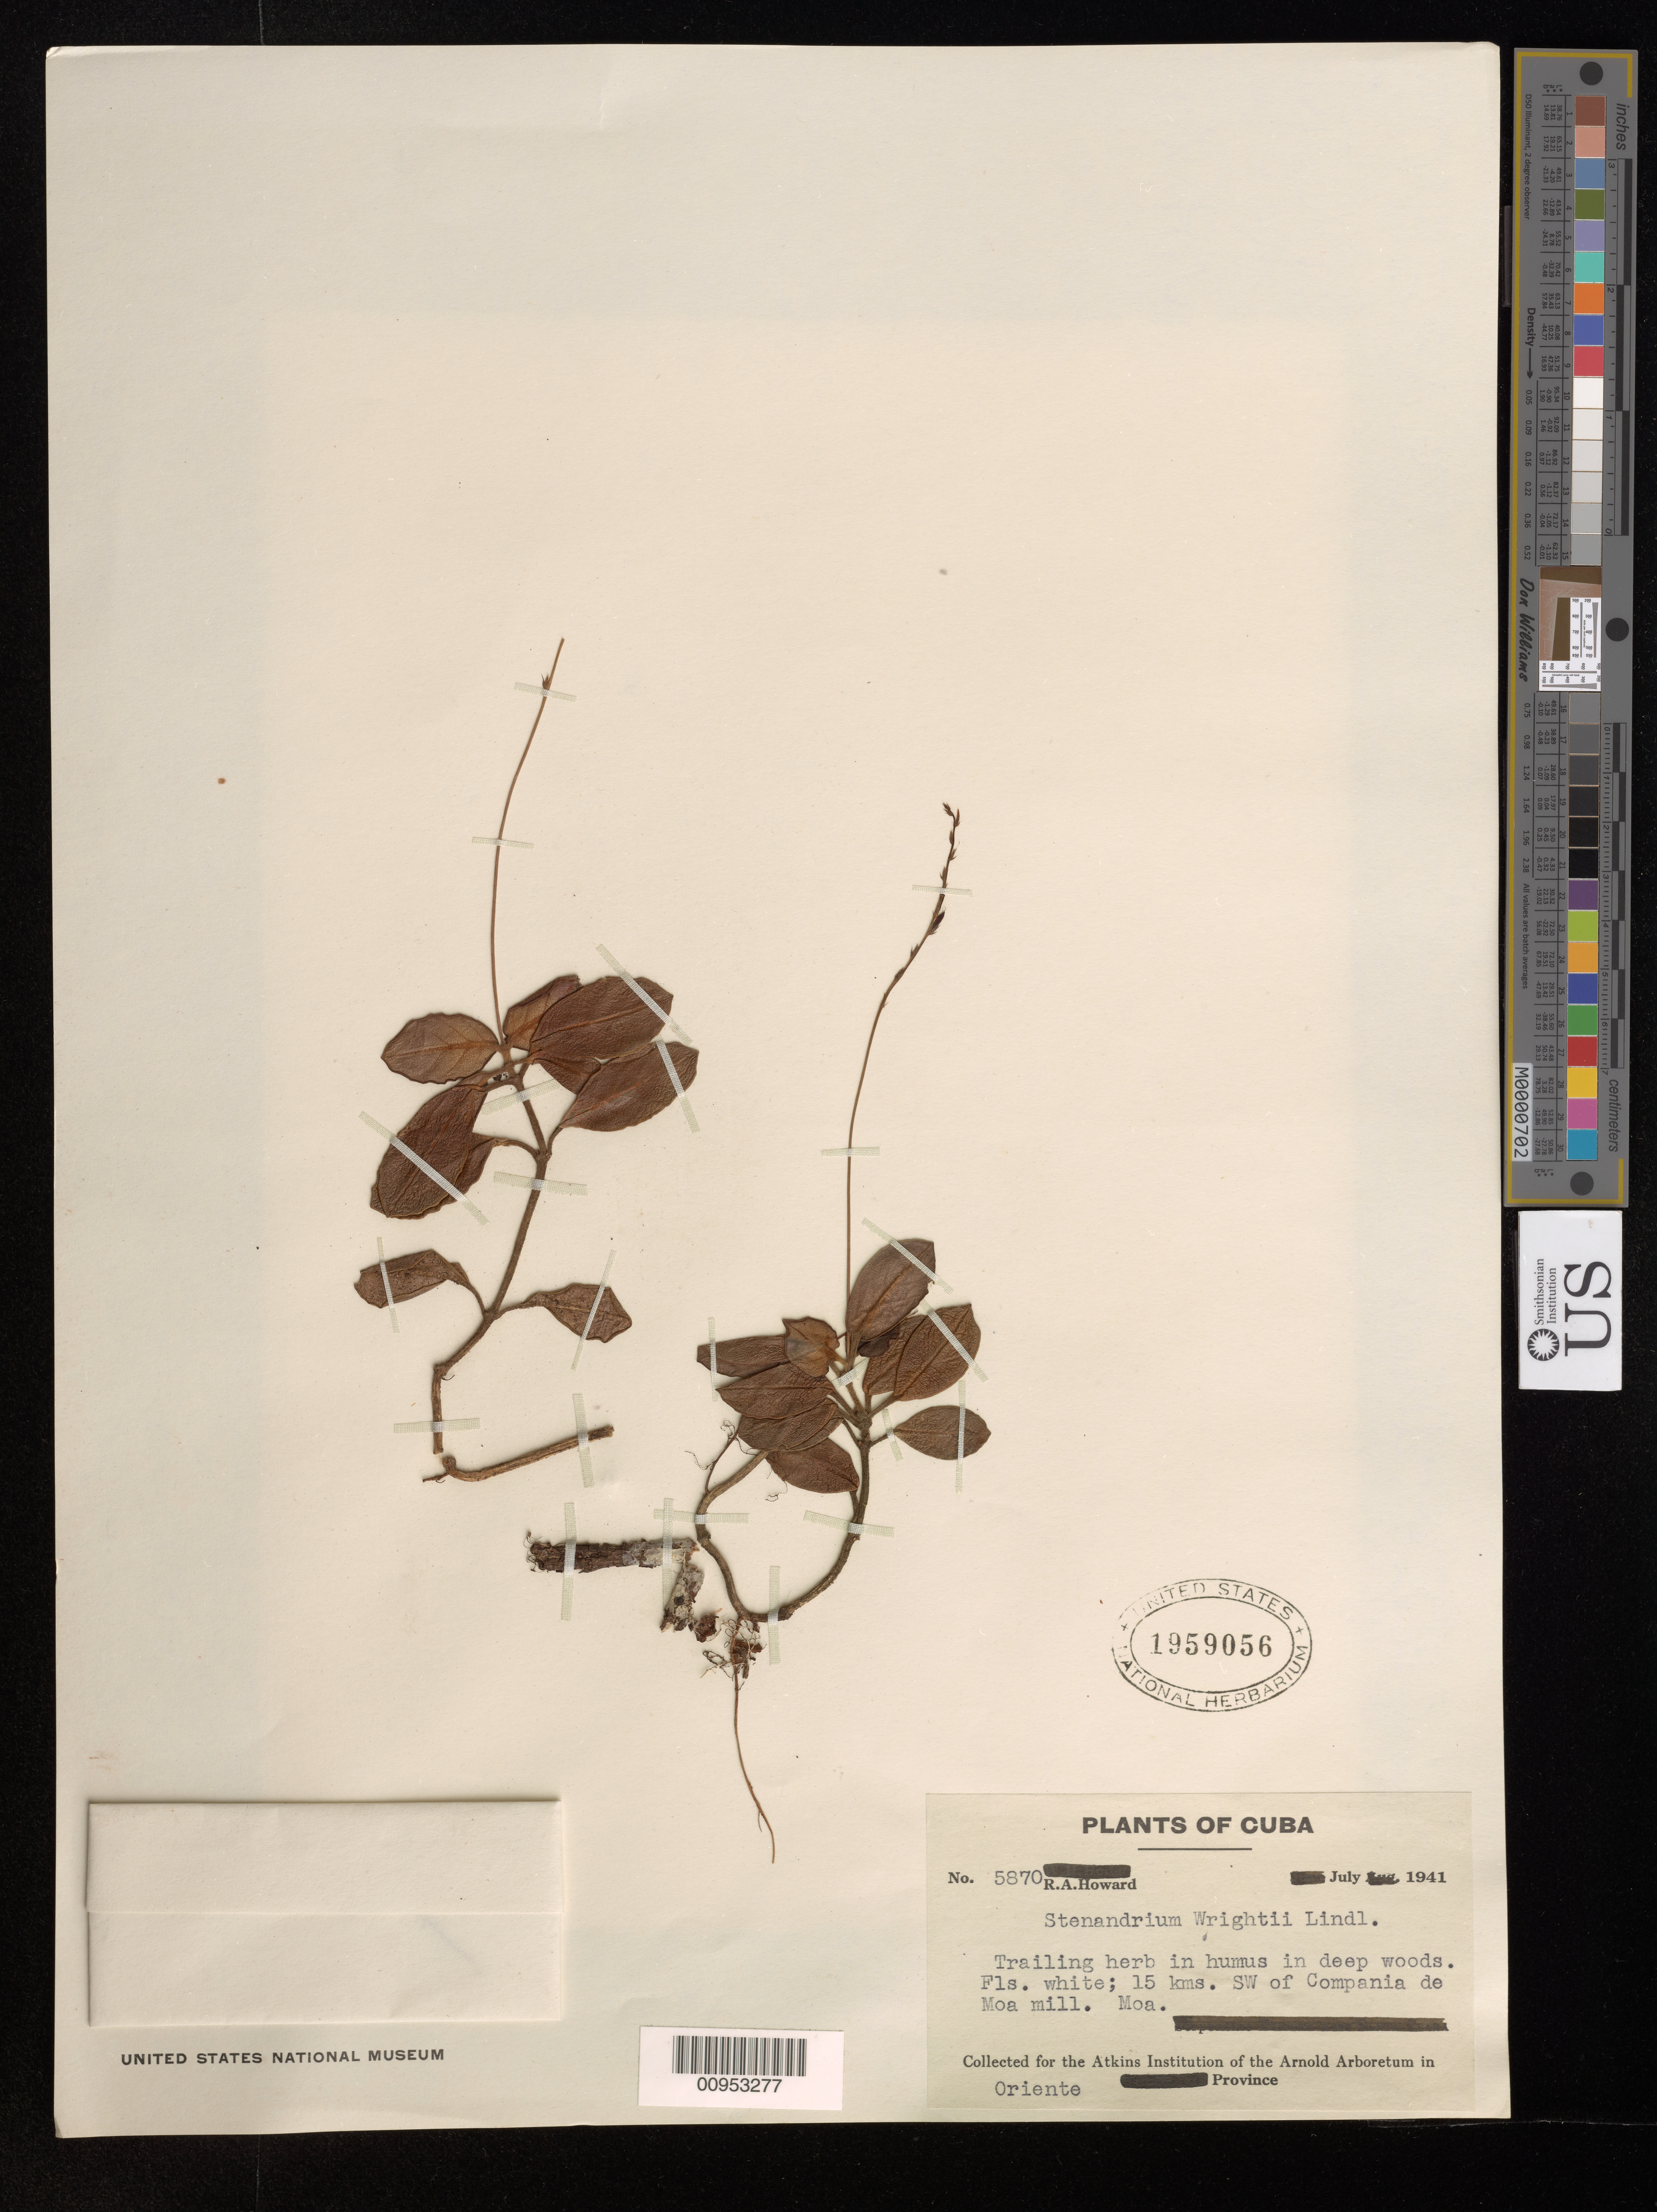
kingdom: Plantae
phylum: Tracheophyta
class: Magnoliopsida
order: Lamiales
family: Acanthaceae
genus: Stenandrium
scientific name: Stenandrium wrightii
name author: Lindau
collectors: R. A. Howard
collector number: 5870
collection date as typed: Jul 1941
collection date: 1941-07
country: Cuba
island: Cuba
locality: SW of Compania de Moa mill, Moa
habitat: In humus in deep woods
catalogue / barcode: US 1959056